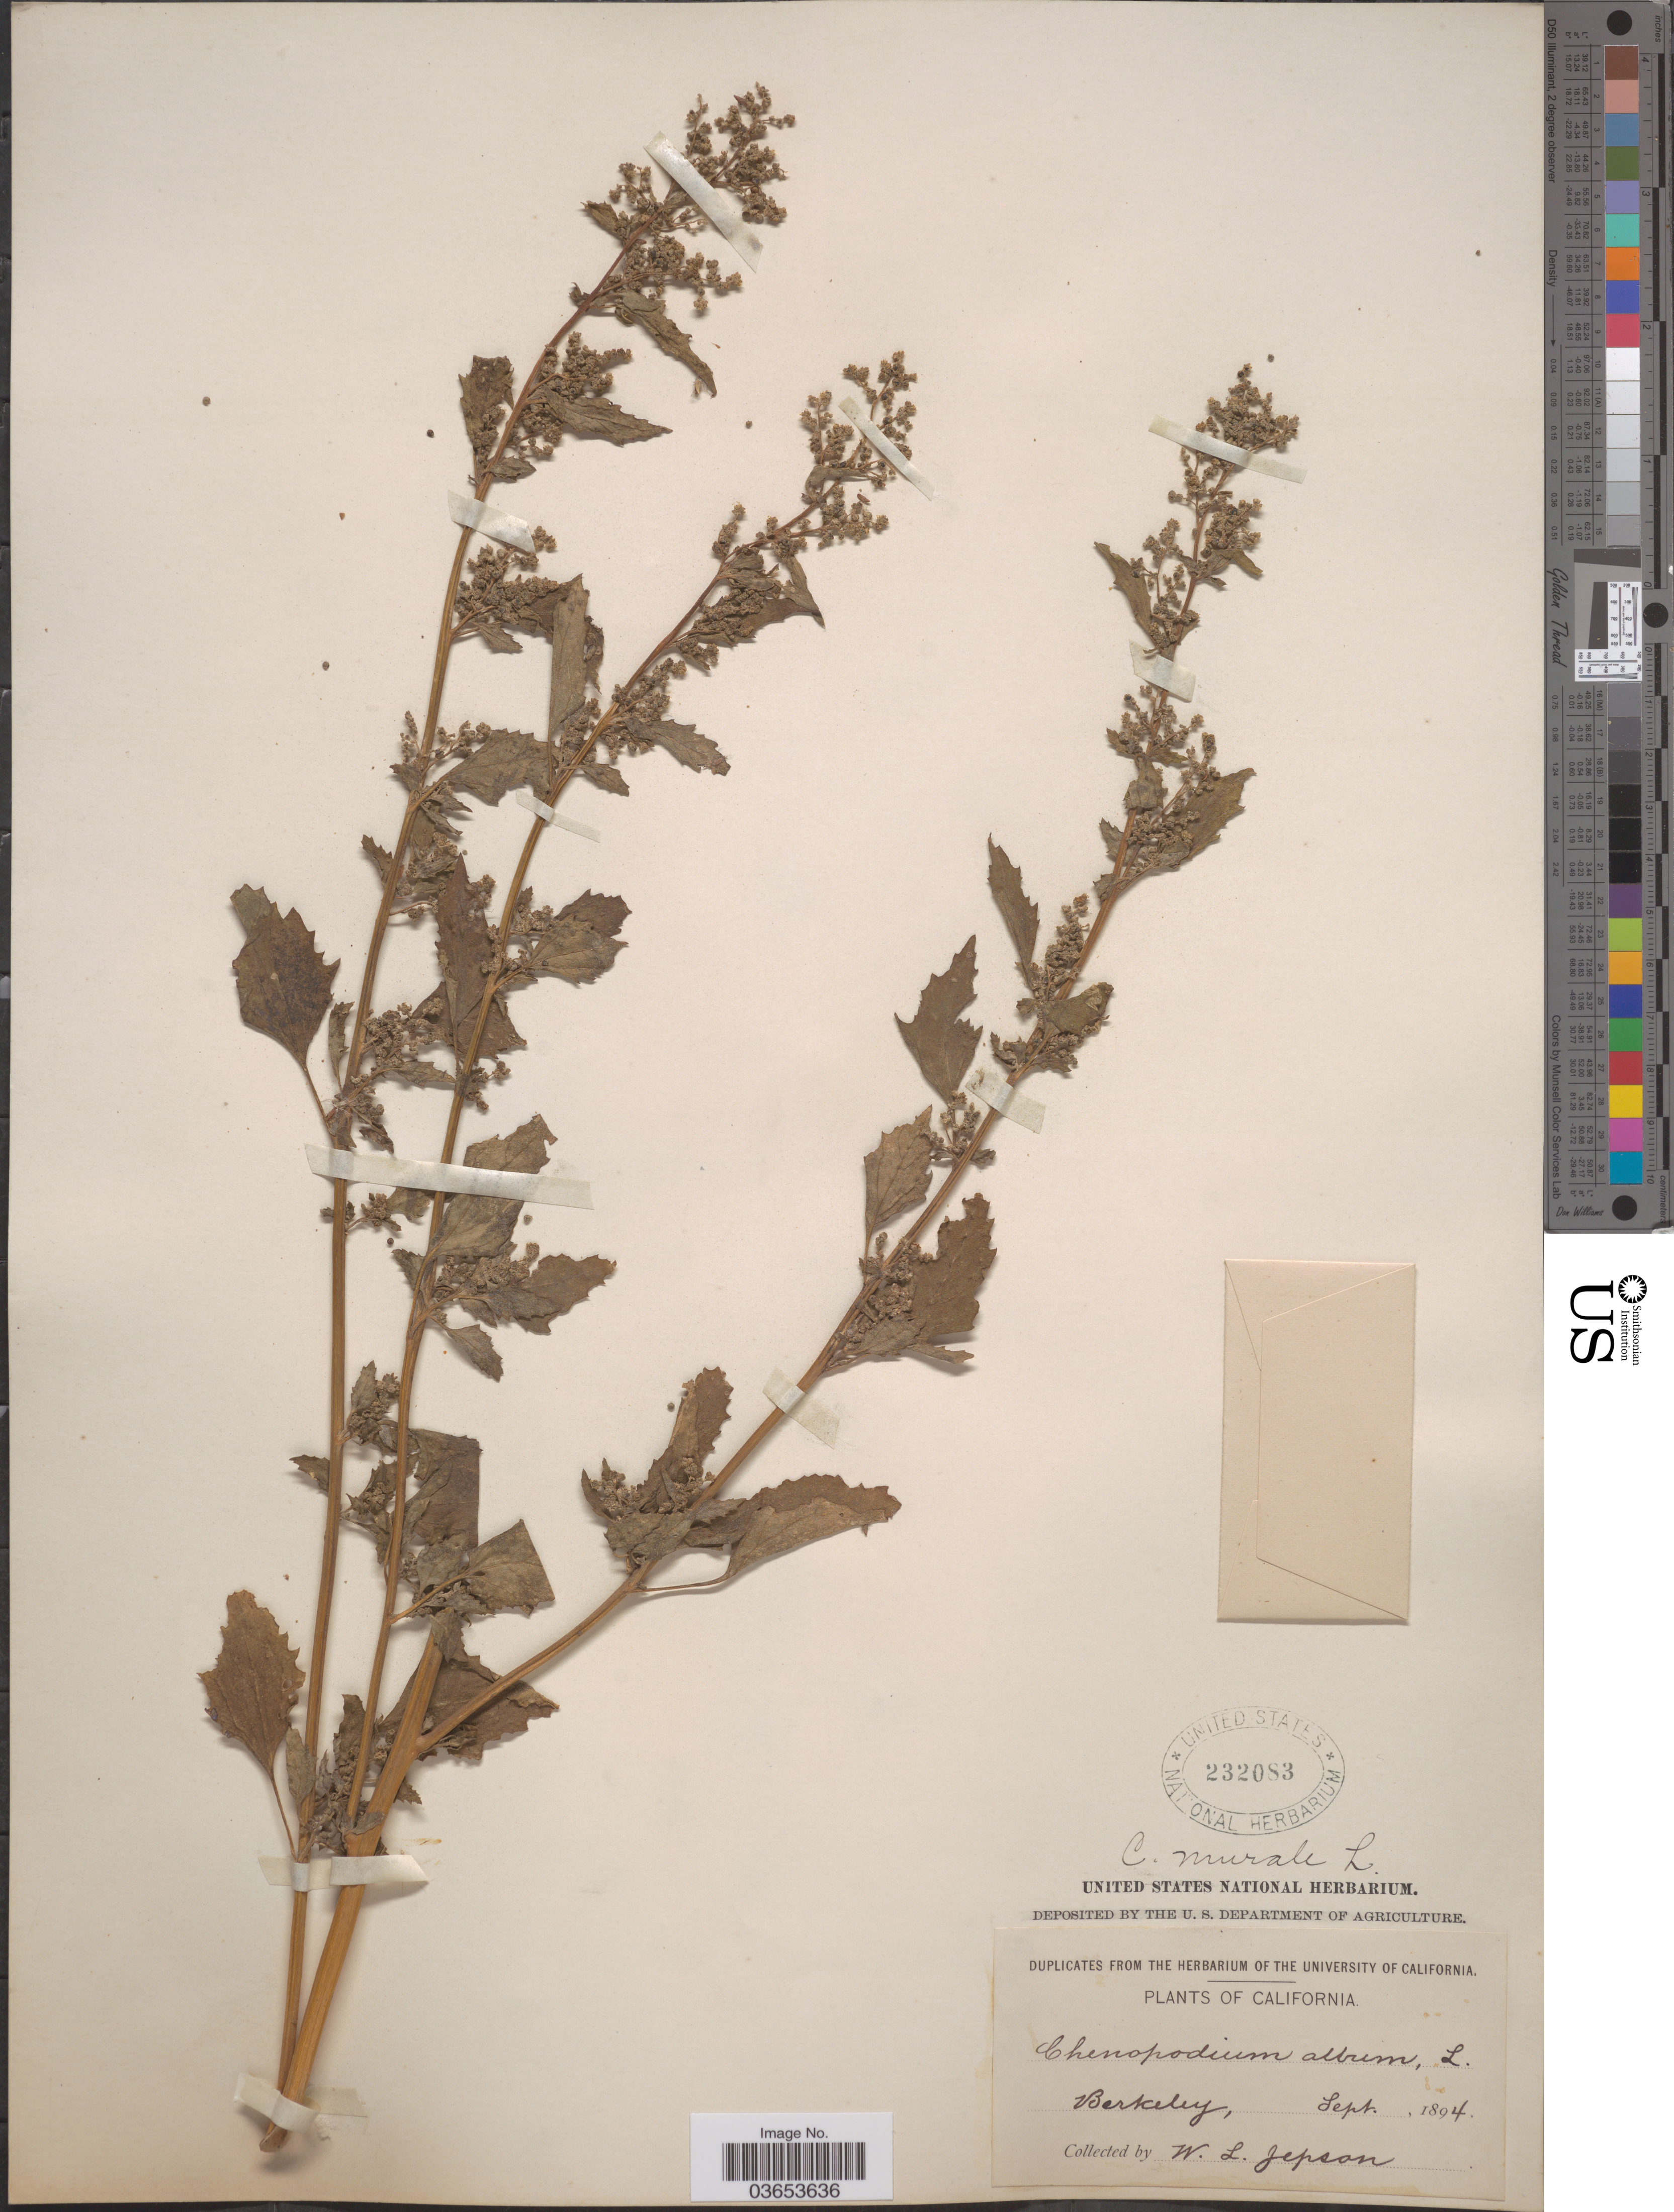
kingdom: Plantae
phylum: Tracheophyta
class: Magnoliopsida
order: Caryophyllales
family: Amaranthaceae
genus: Chenopodium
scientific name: Chenopodium murale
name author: L.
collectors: W. L. Jepson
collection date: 1894-09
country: United States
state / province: California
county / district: Alameda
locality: Berkeley.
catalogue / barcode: US 232083